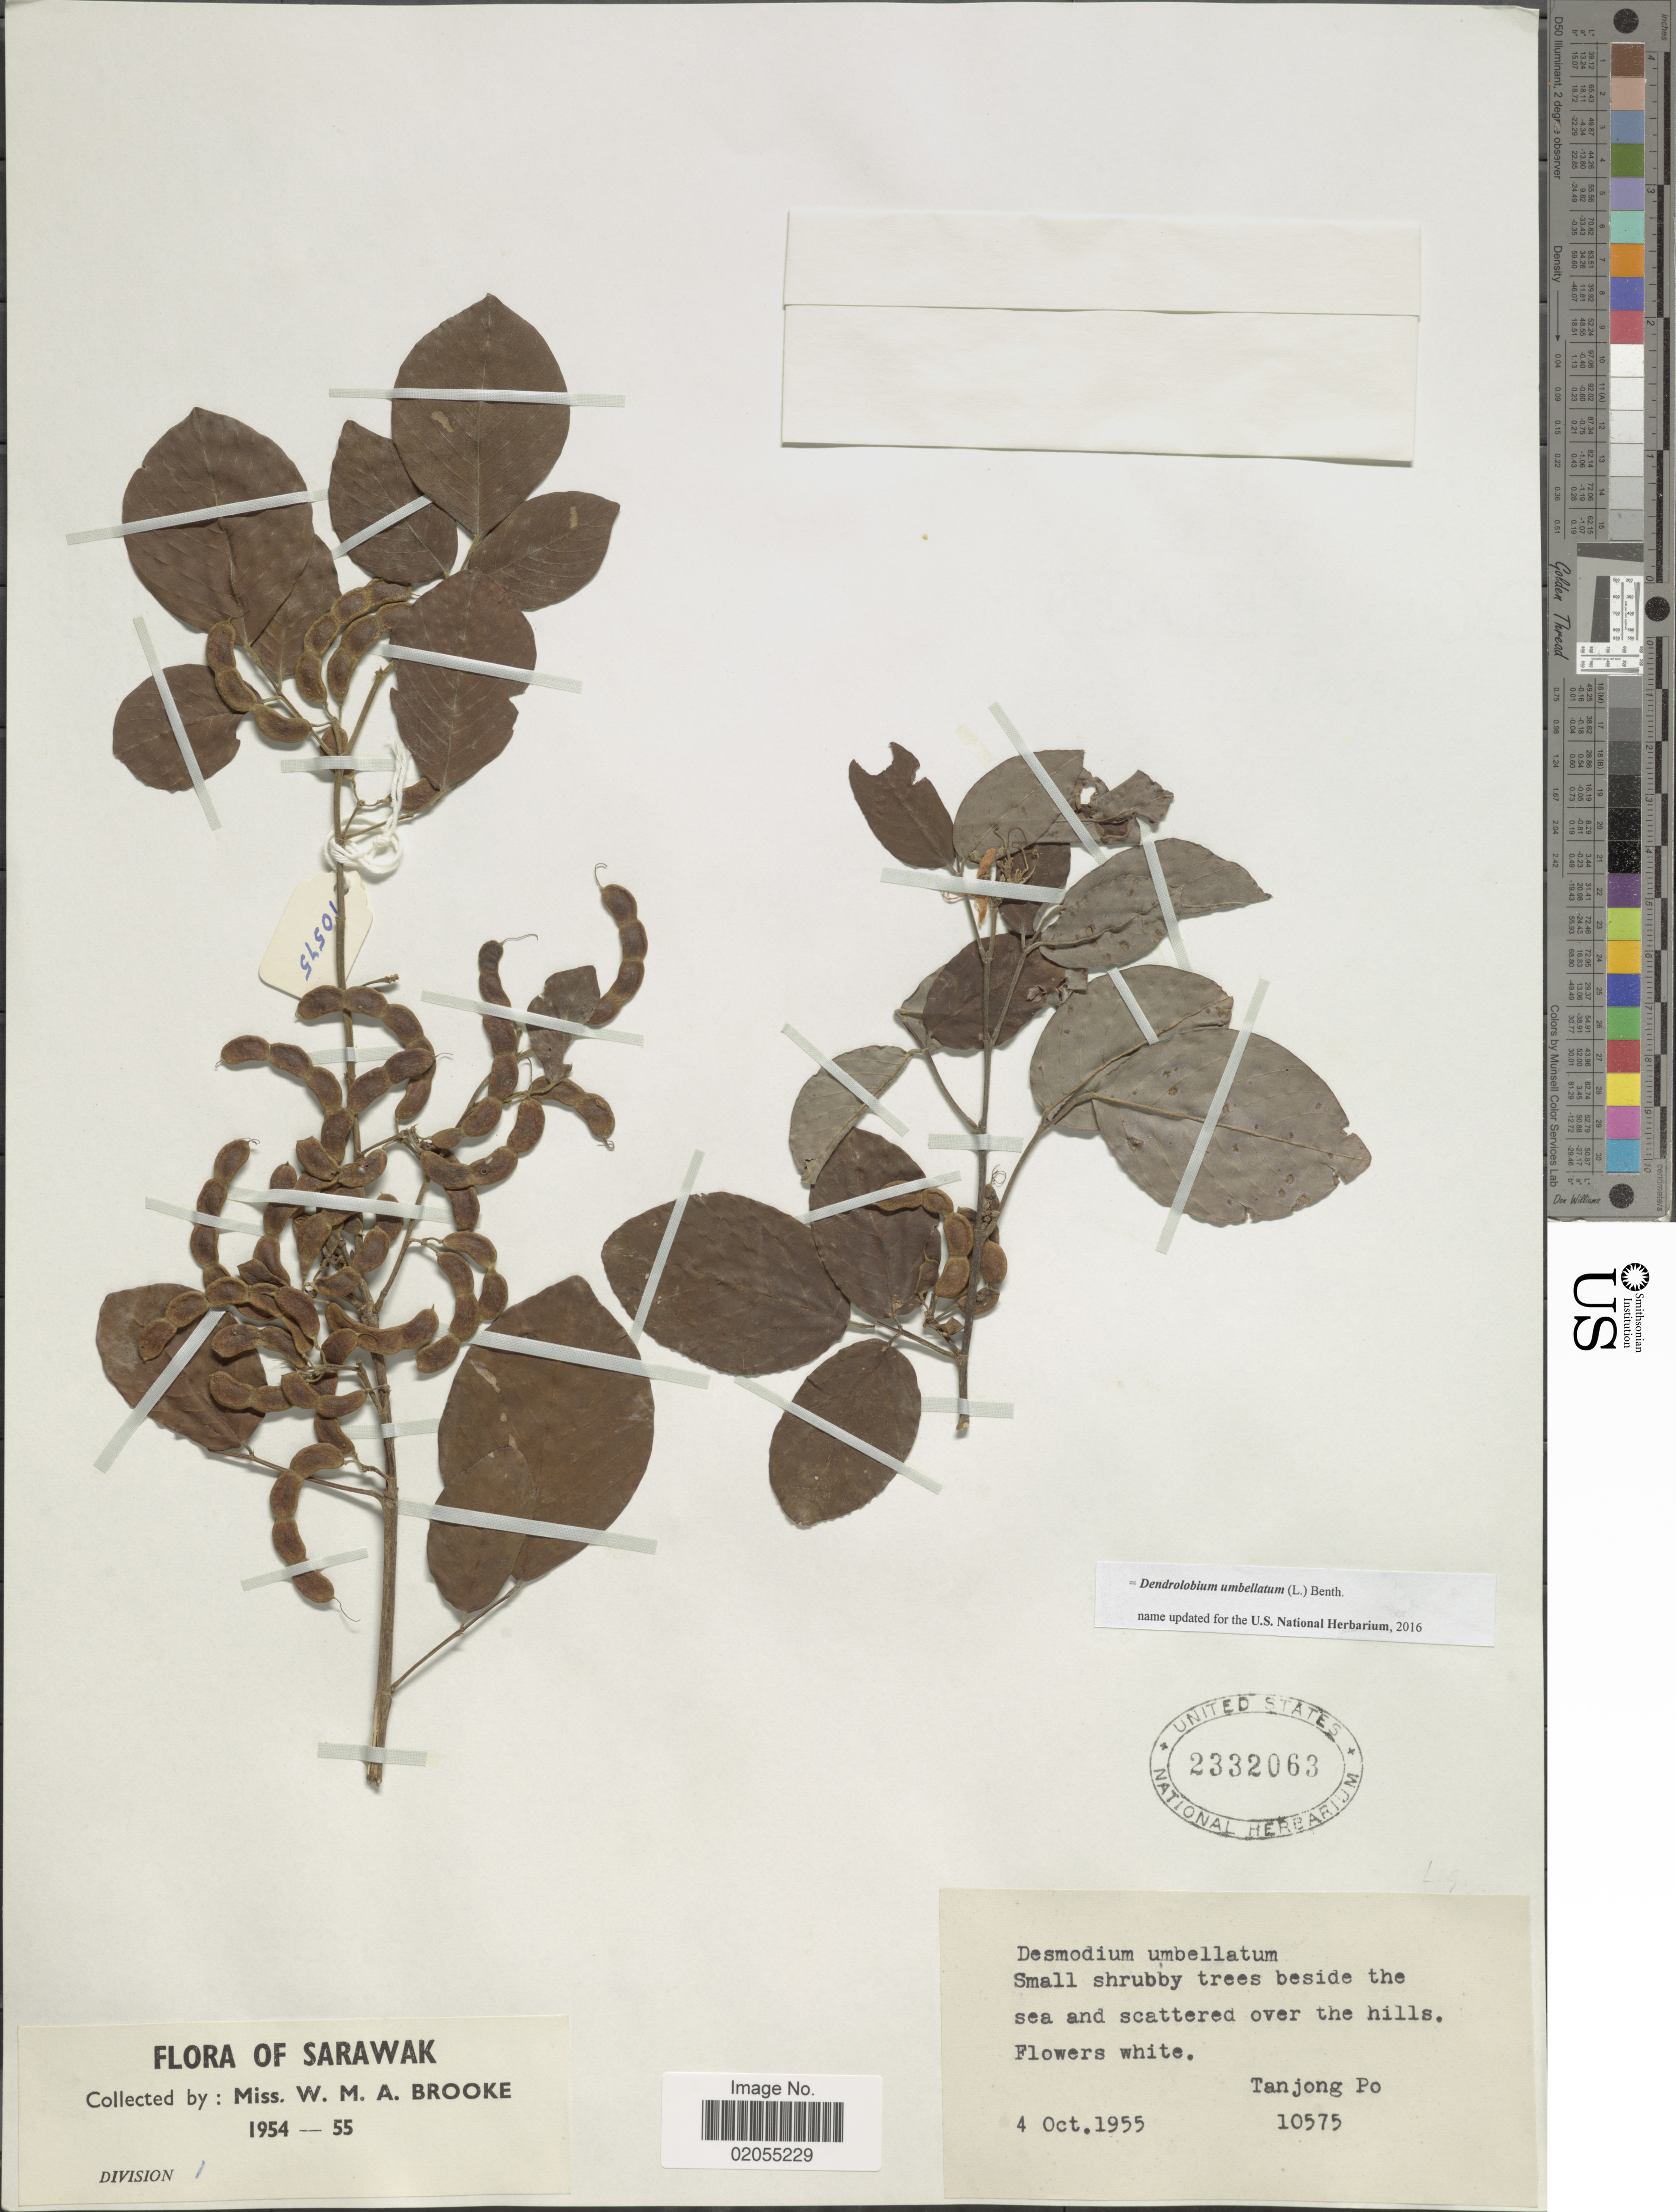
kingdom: Plantae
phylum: Tracheophyta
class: Magnoliopsida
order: Fabales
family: Fabaceae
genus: Dendrolobium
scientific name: Dendrolobium umbellatum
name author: (L.) Benth.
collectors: W. Brooke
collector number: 10575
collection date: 1955-10-04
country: Malaysia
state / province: Sarawak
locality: Tanjong Po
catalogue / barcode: US 2332063